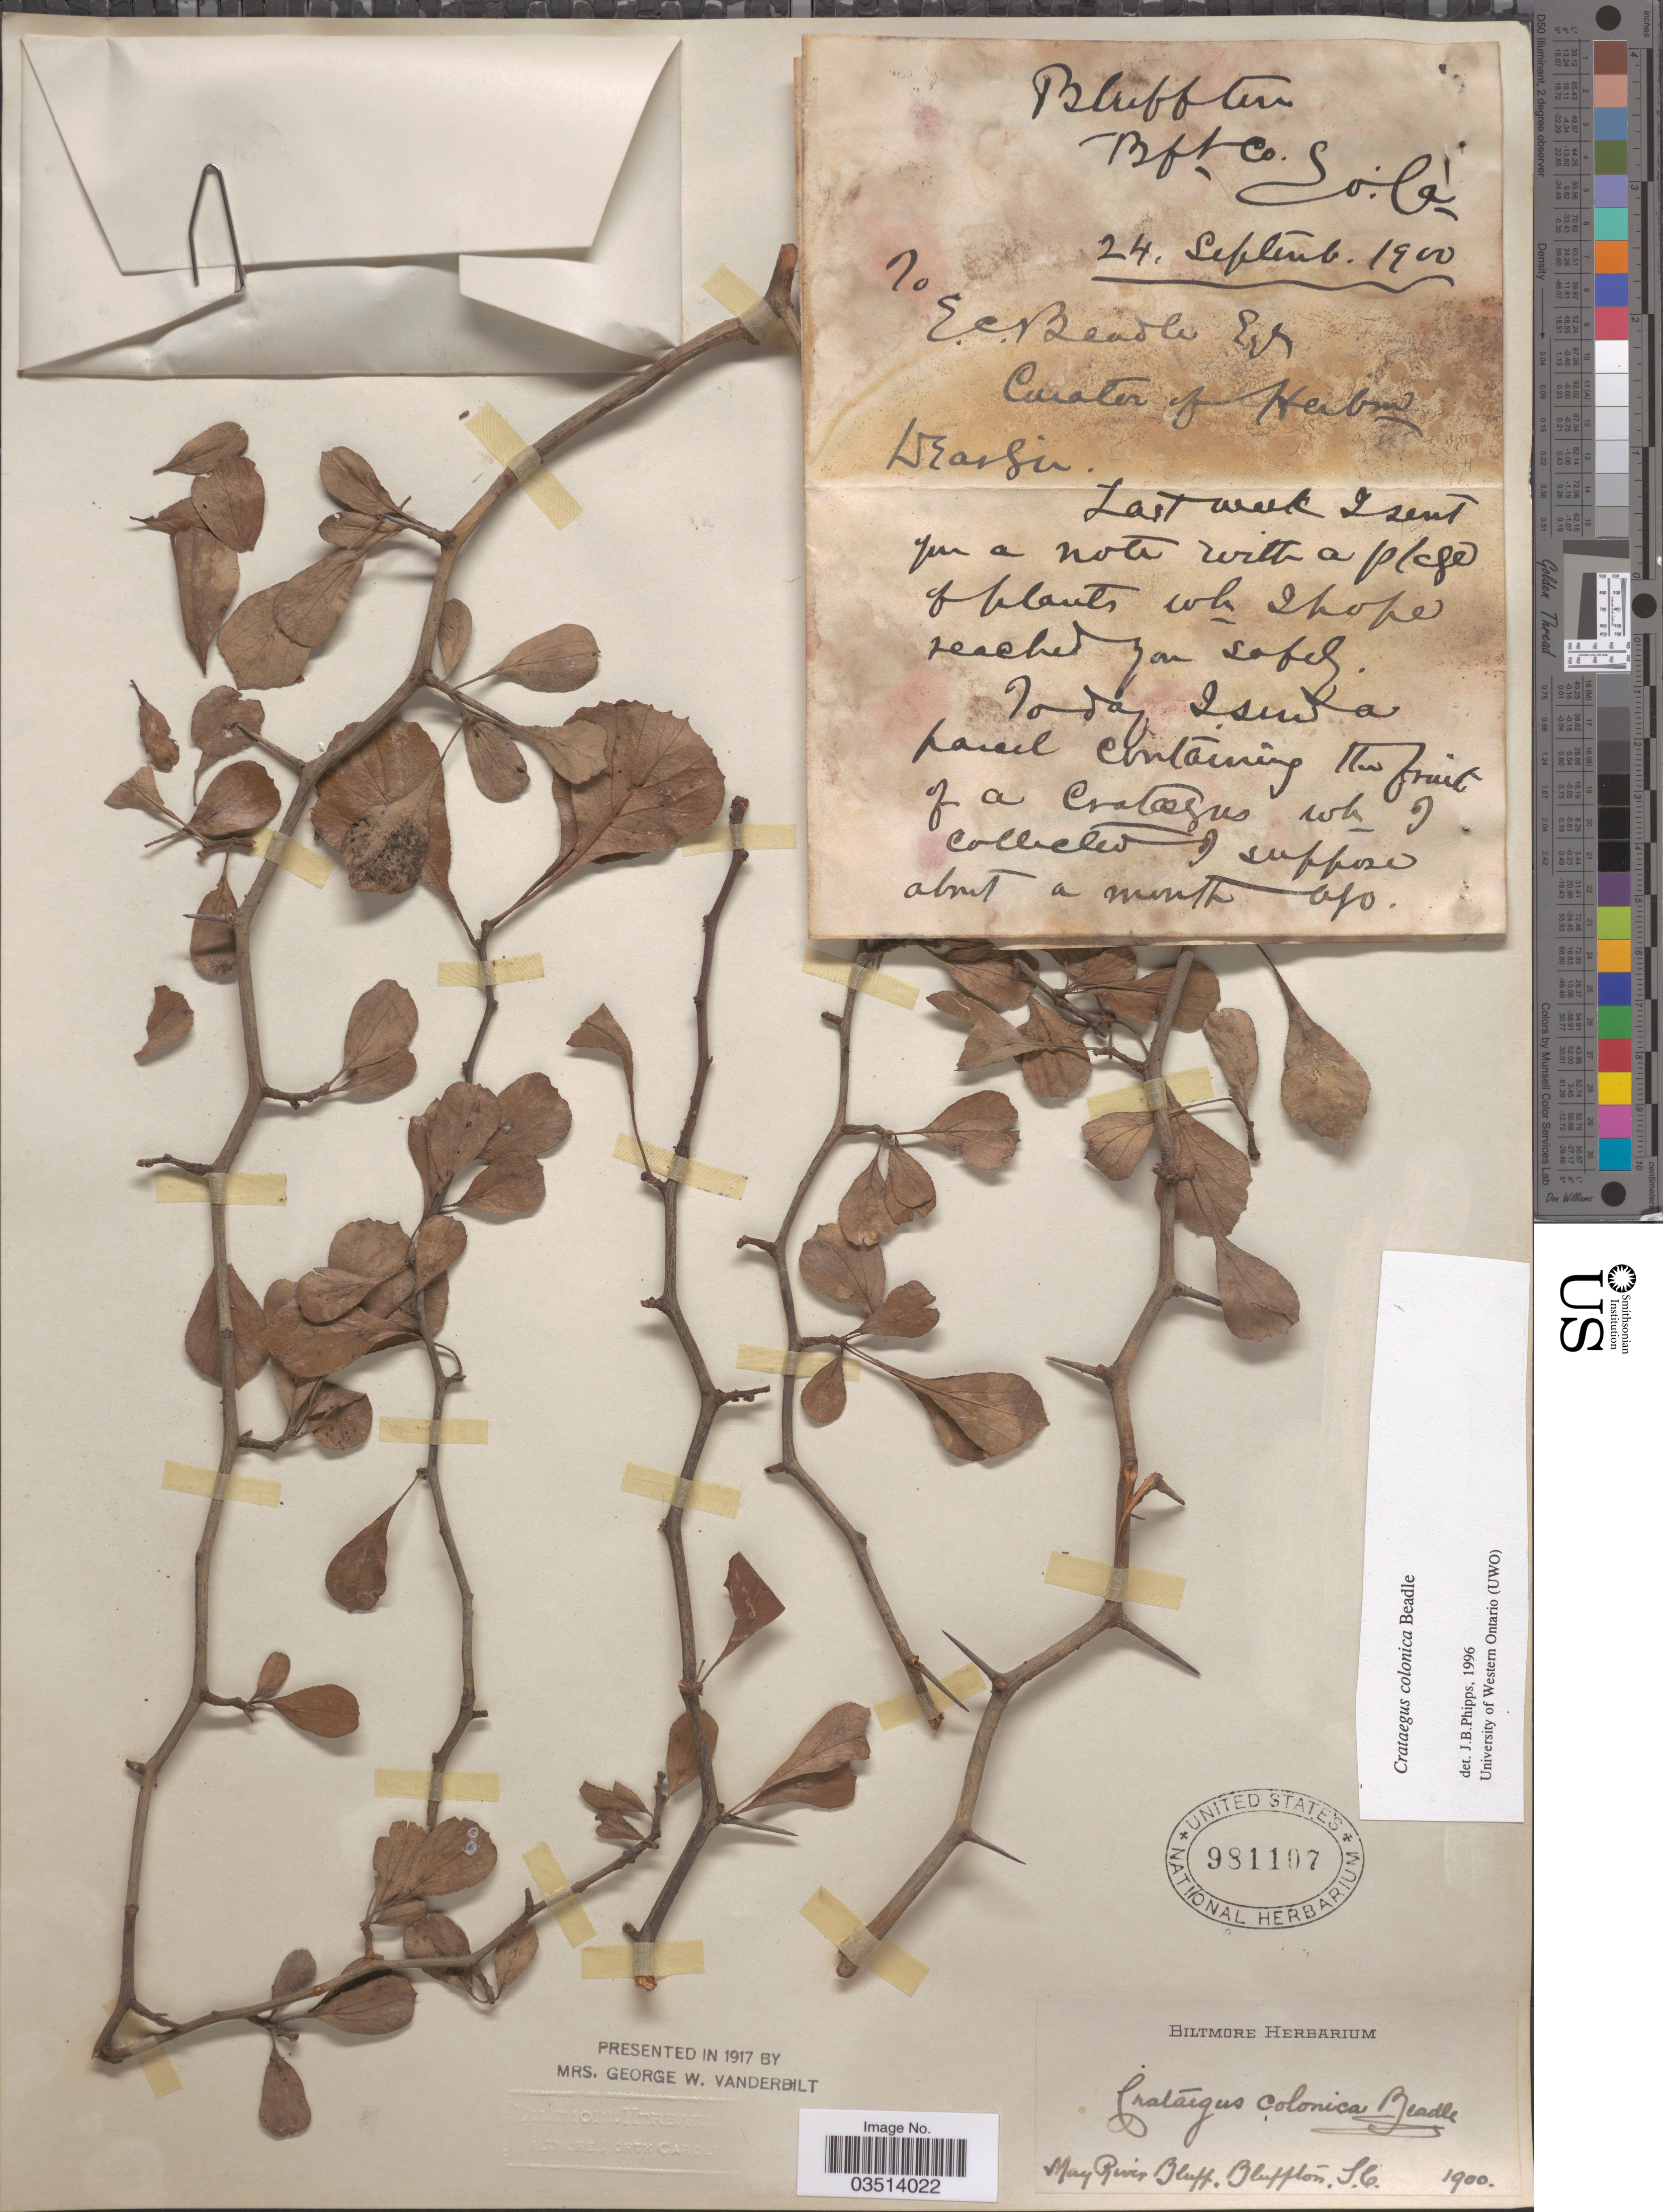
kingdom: Plantae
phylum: Tracheophyta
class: Magnoliopsida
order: Rosales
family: Rosaceae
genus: Crataegus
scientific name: Crataegus colonica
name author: Beadle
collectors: ex herb. Biltmore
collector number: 70*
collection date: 1900-09-24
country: United States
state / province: South Carolina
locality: May River Bluff. Bluffton. Bft Co.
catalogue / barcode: US 981107